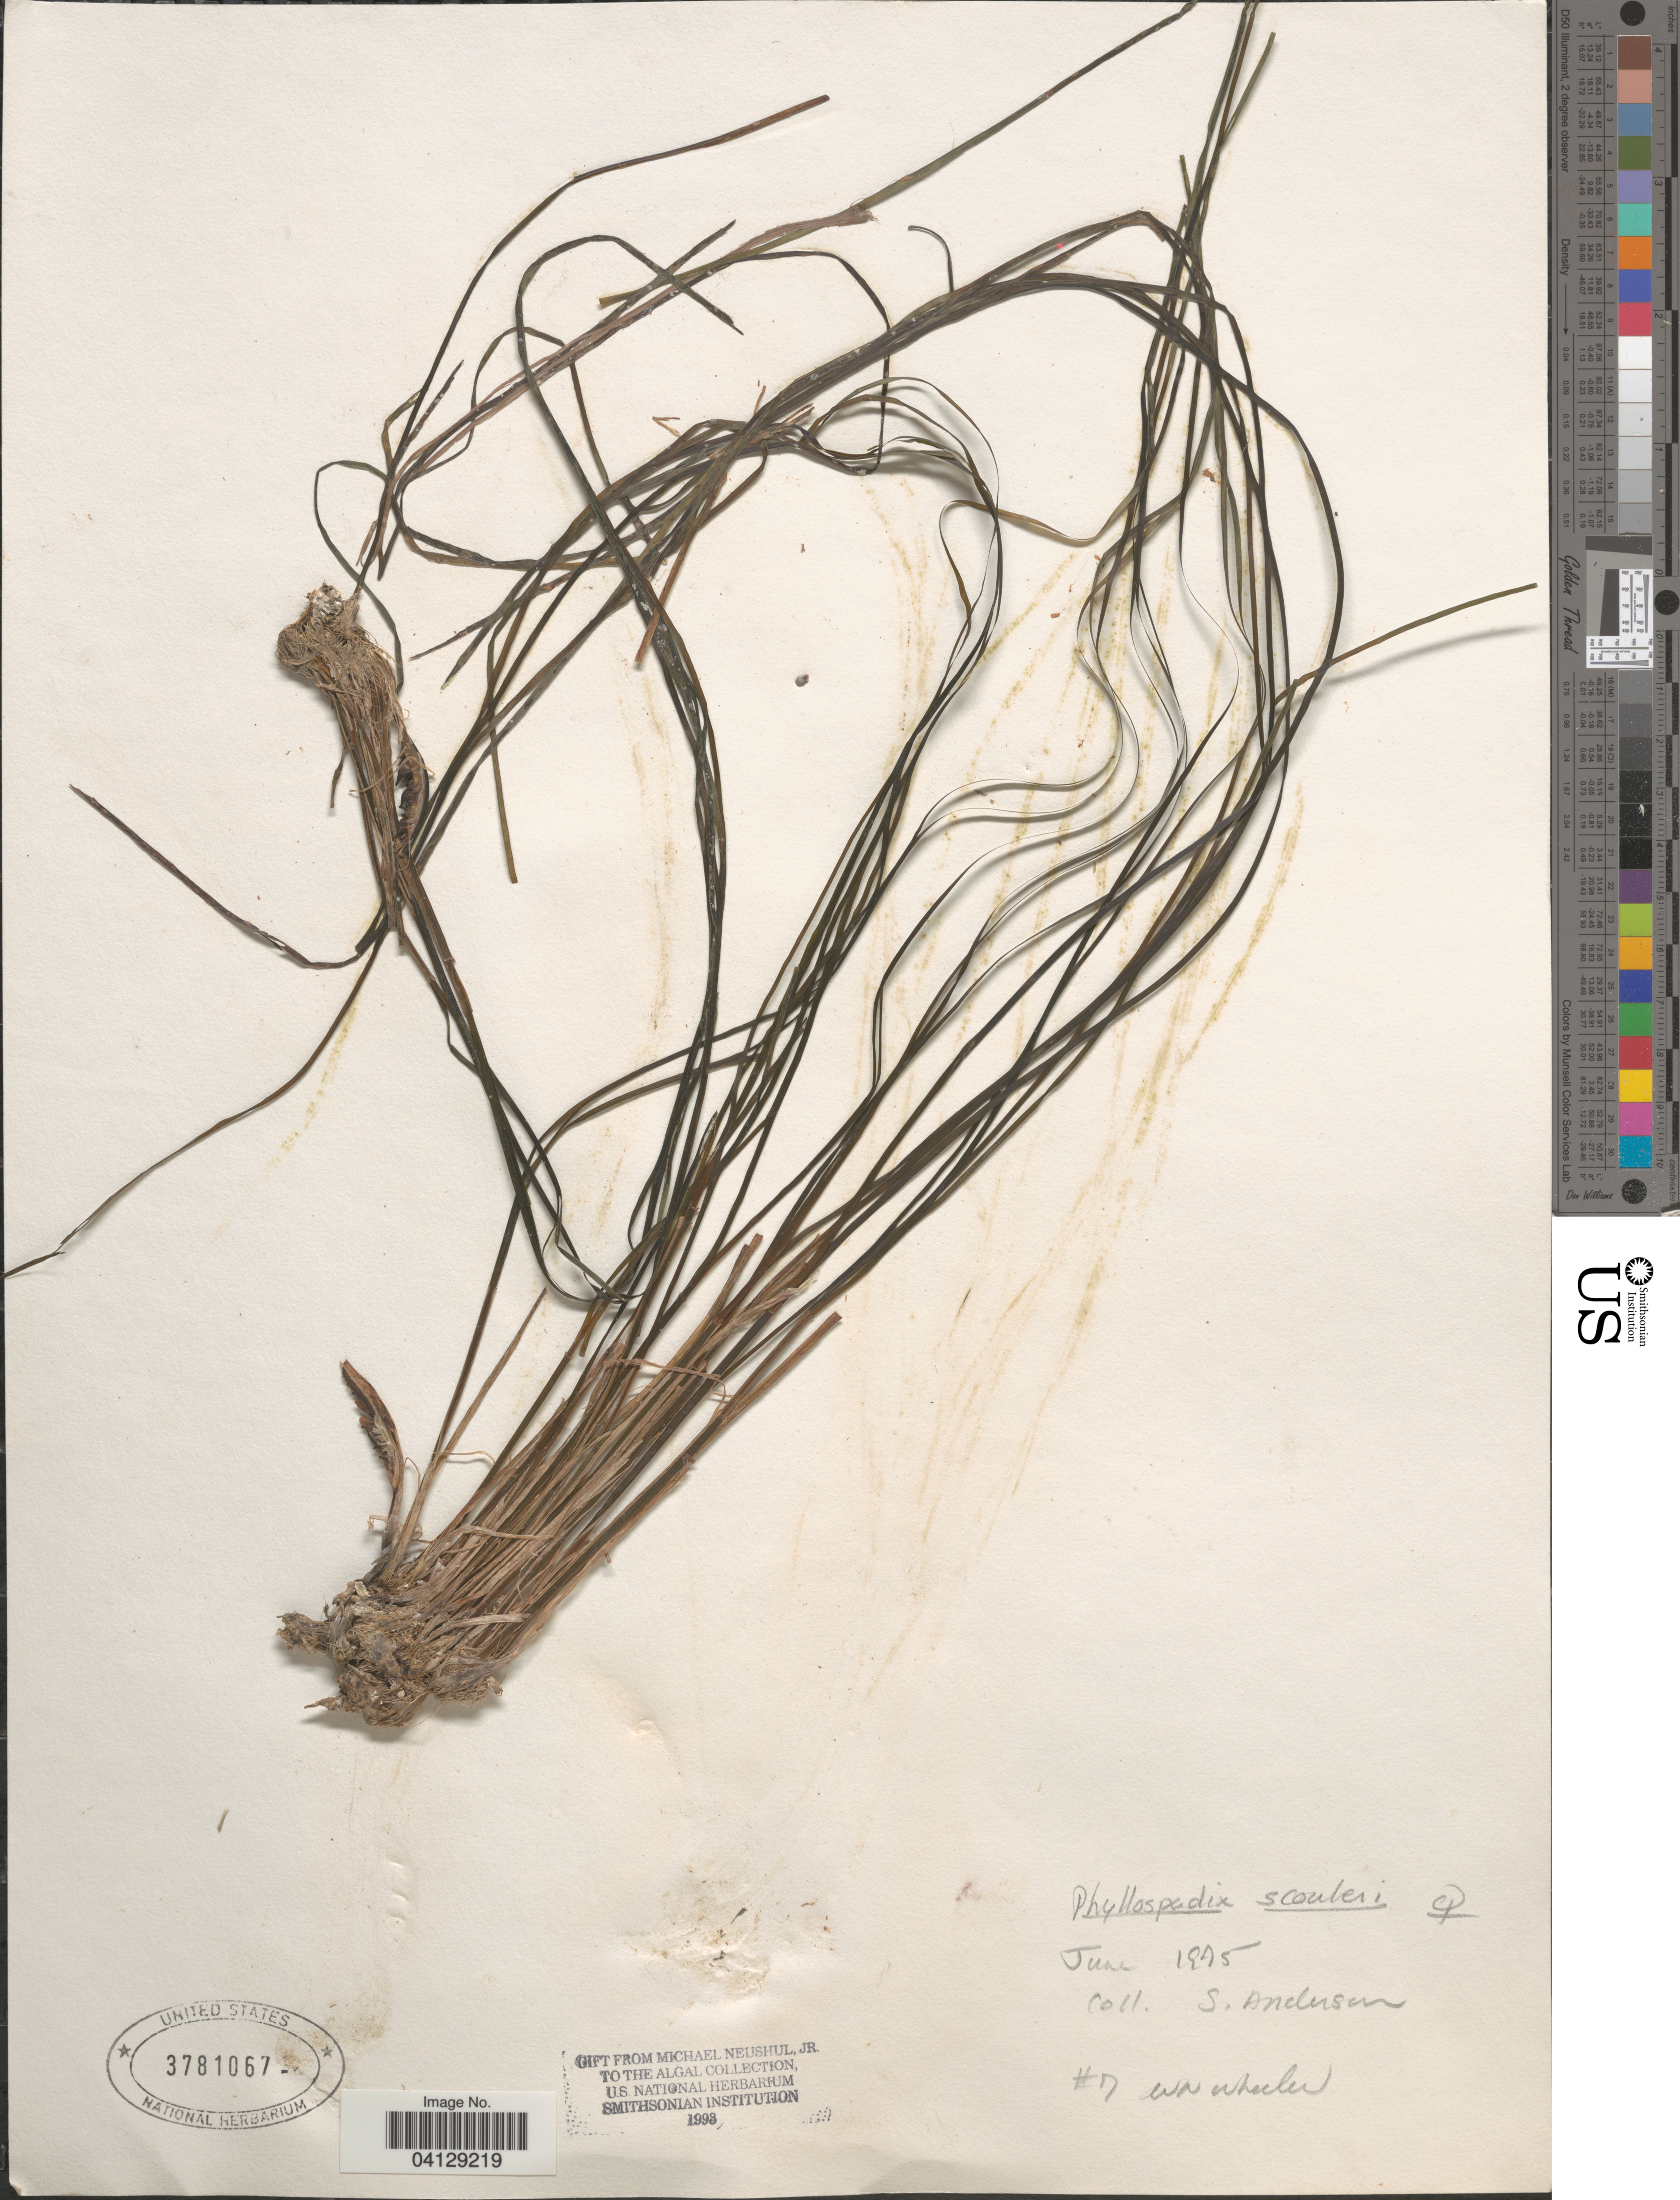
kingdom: Plantae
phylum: Tracheophyta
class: Liliopsida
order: Alismatales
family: Zosteraceae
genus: Phyllospadix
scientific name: Phyllospadix scouleri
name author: Hook.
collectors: S. Anderson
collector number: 7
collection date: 1975-06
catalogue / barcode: US 3781067